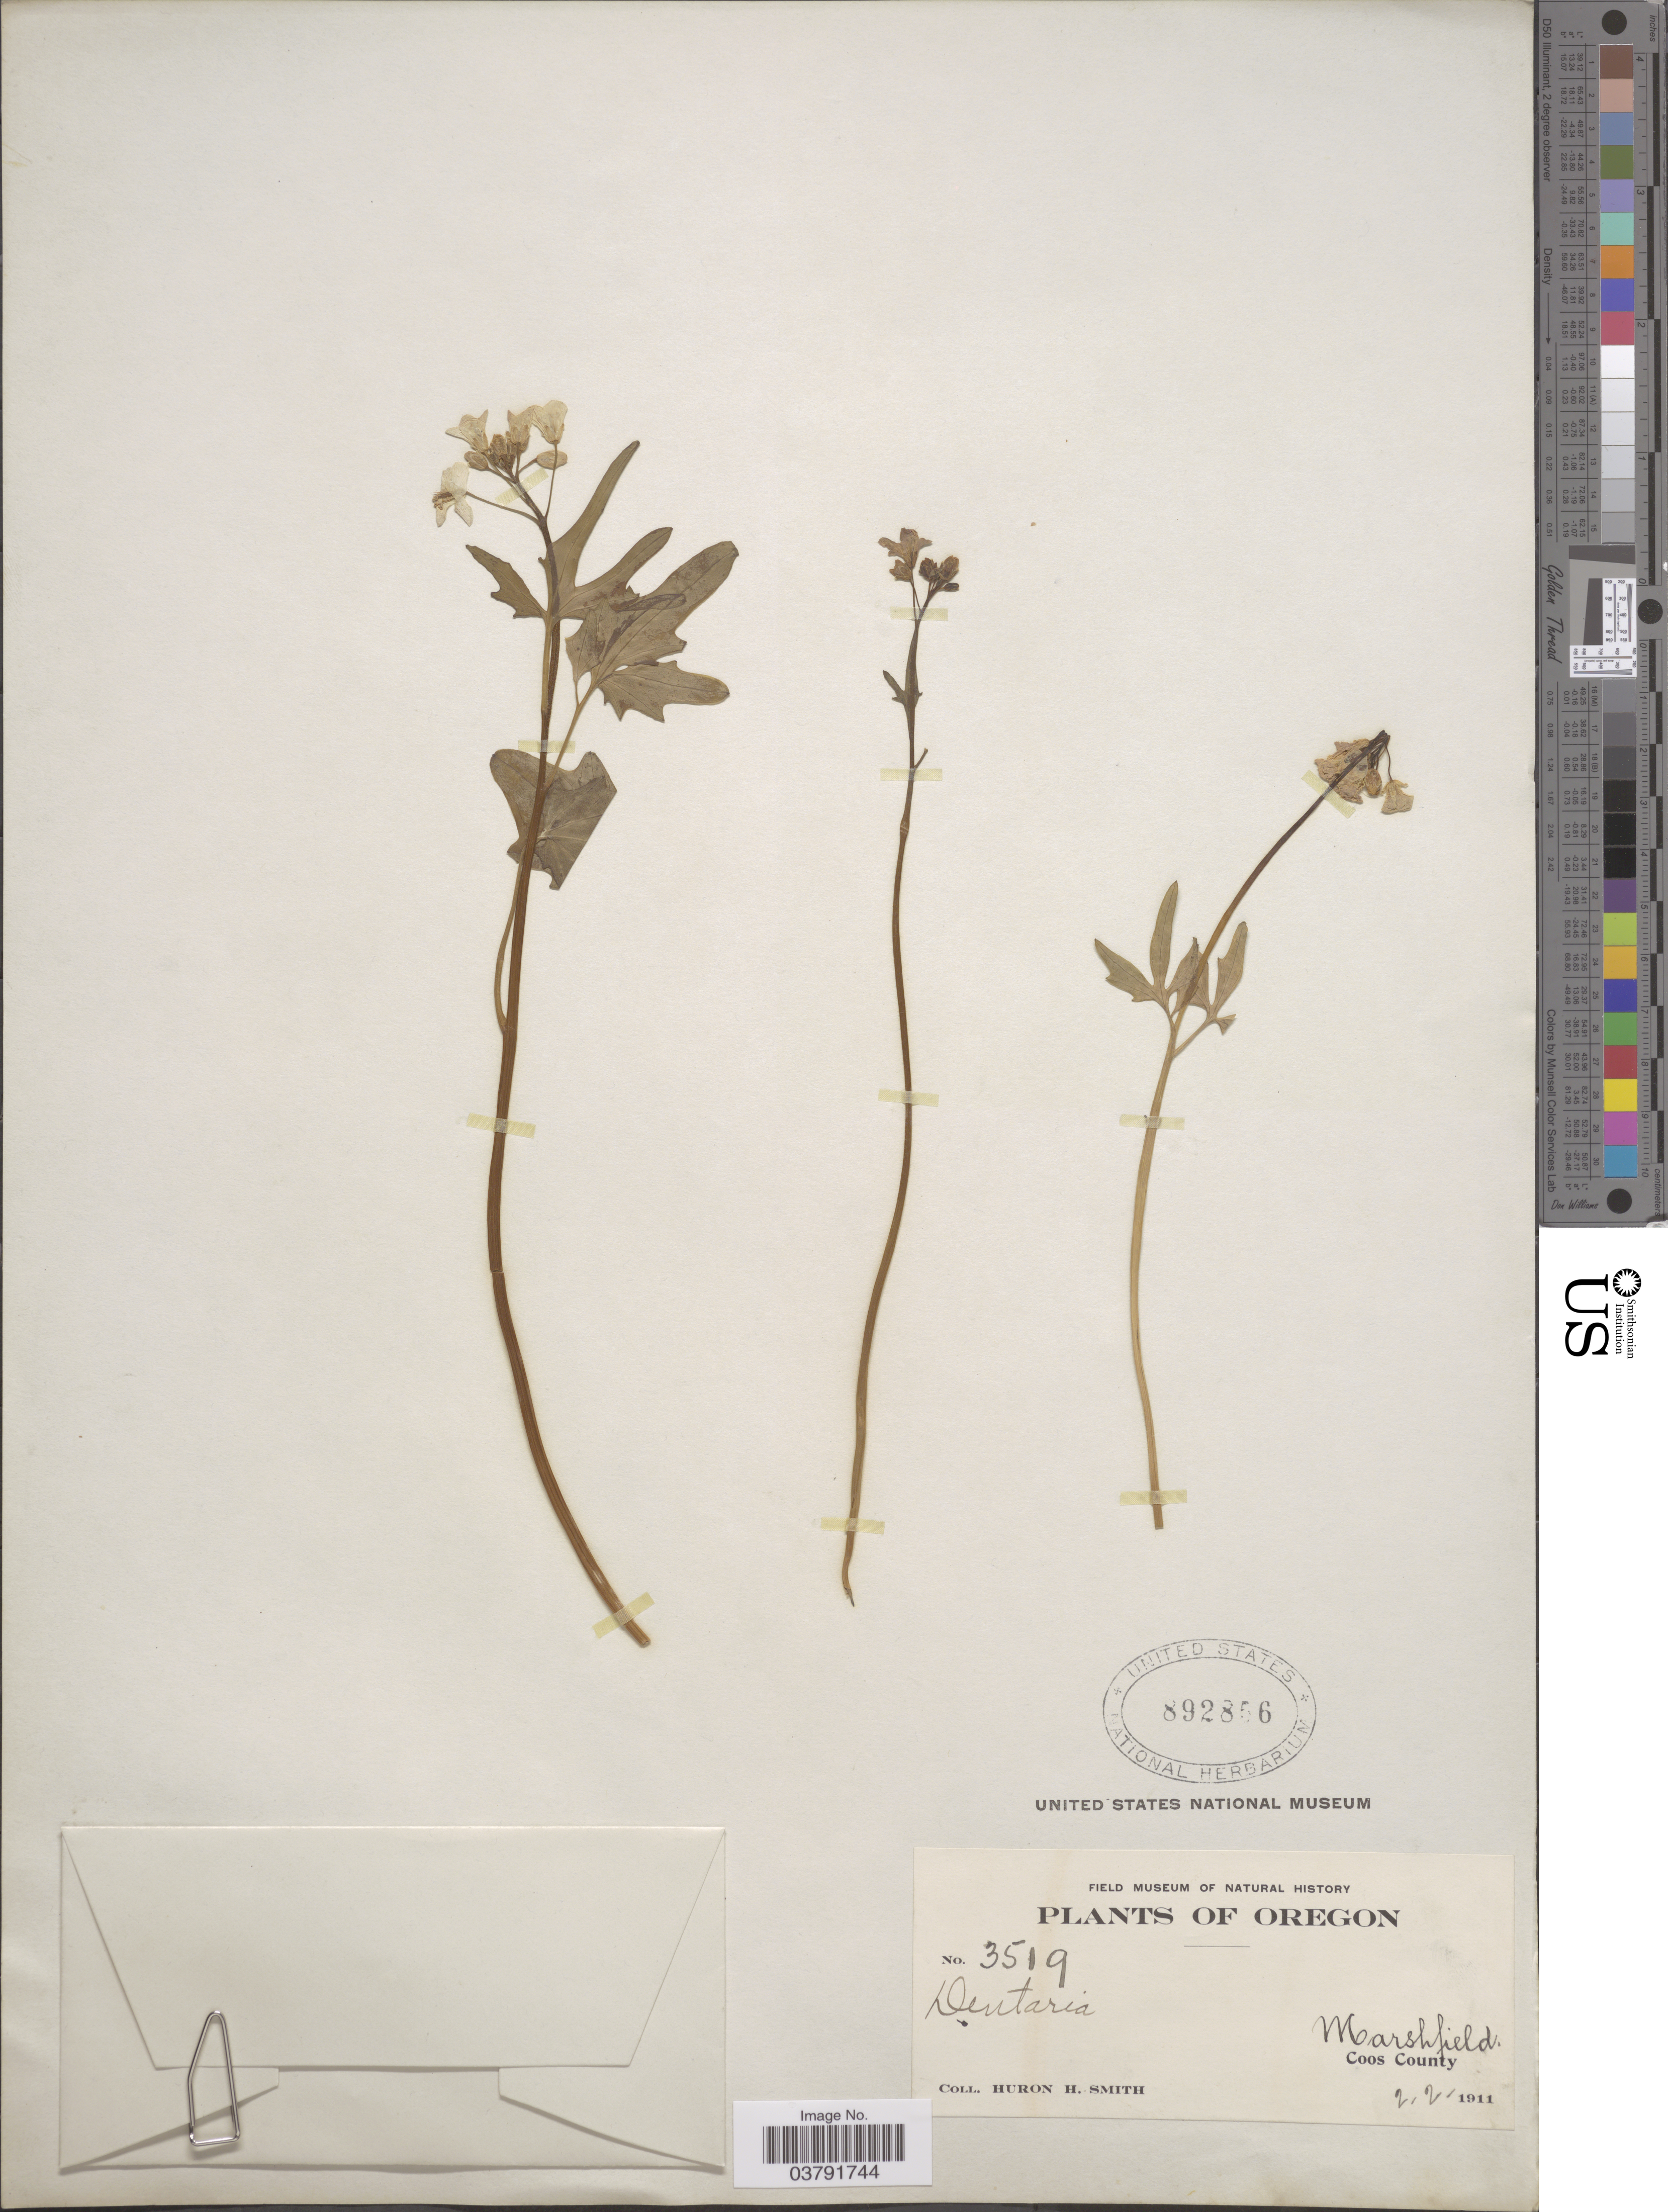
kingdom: Plantae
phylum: Tracheophyta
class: Magnoliopsida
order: Brassicales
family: Brassicaceae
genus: Dentaria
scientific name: Dentaria sp.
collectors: Huron H. Smith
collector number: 3519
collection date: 1911-02-02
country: United States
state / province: Oregon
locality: Marshfield, Coos County.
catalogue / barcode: US 892856